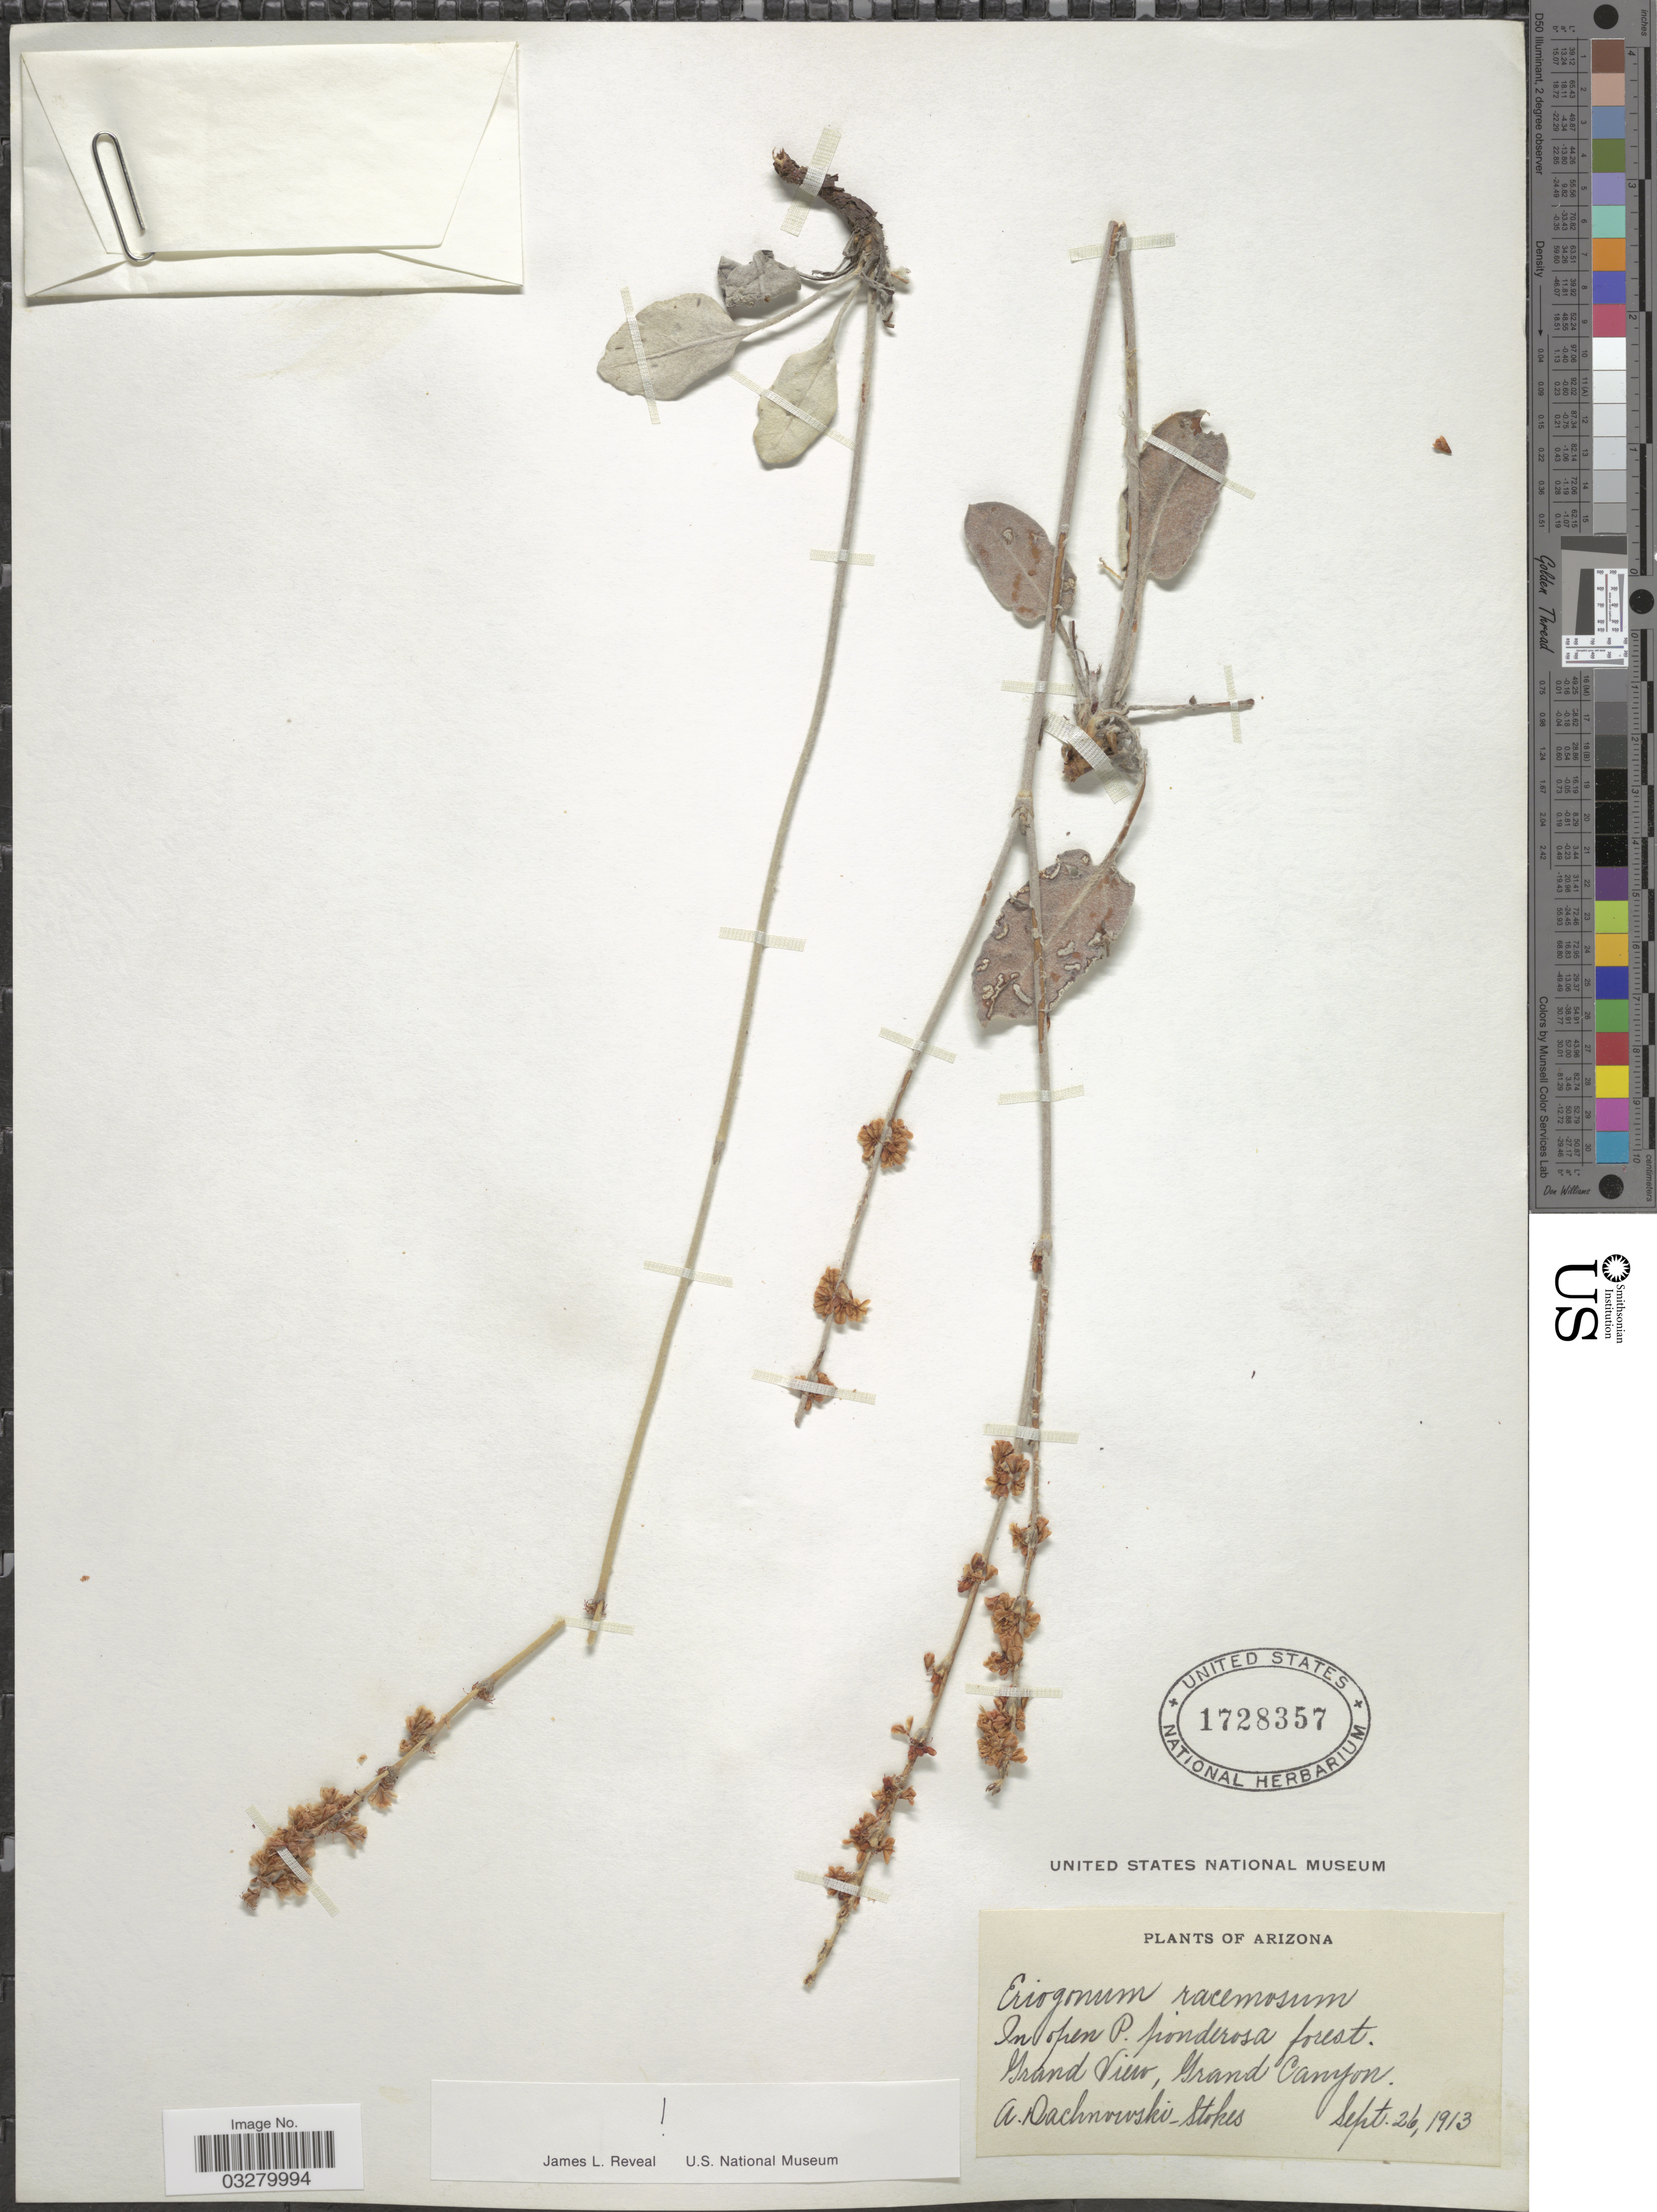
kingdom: Plantae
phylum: Tracheophyta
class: Magnoliopsida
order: Caryophyllales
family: Polygonaceae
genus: Eriogonum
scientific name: Eriogonum racemosum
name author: Nutt.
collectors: A. P. Dachnowski-Stokes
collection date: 1913-09-26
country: United States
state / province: Arizona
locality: Grand Viero, Grand Canyon.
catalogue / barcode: US 1728357